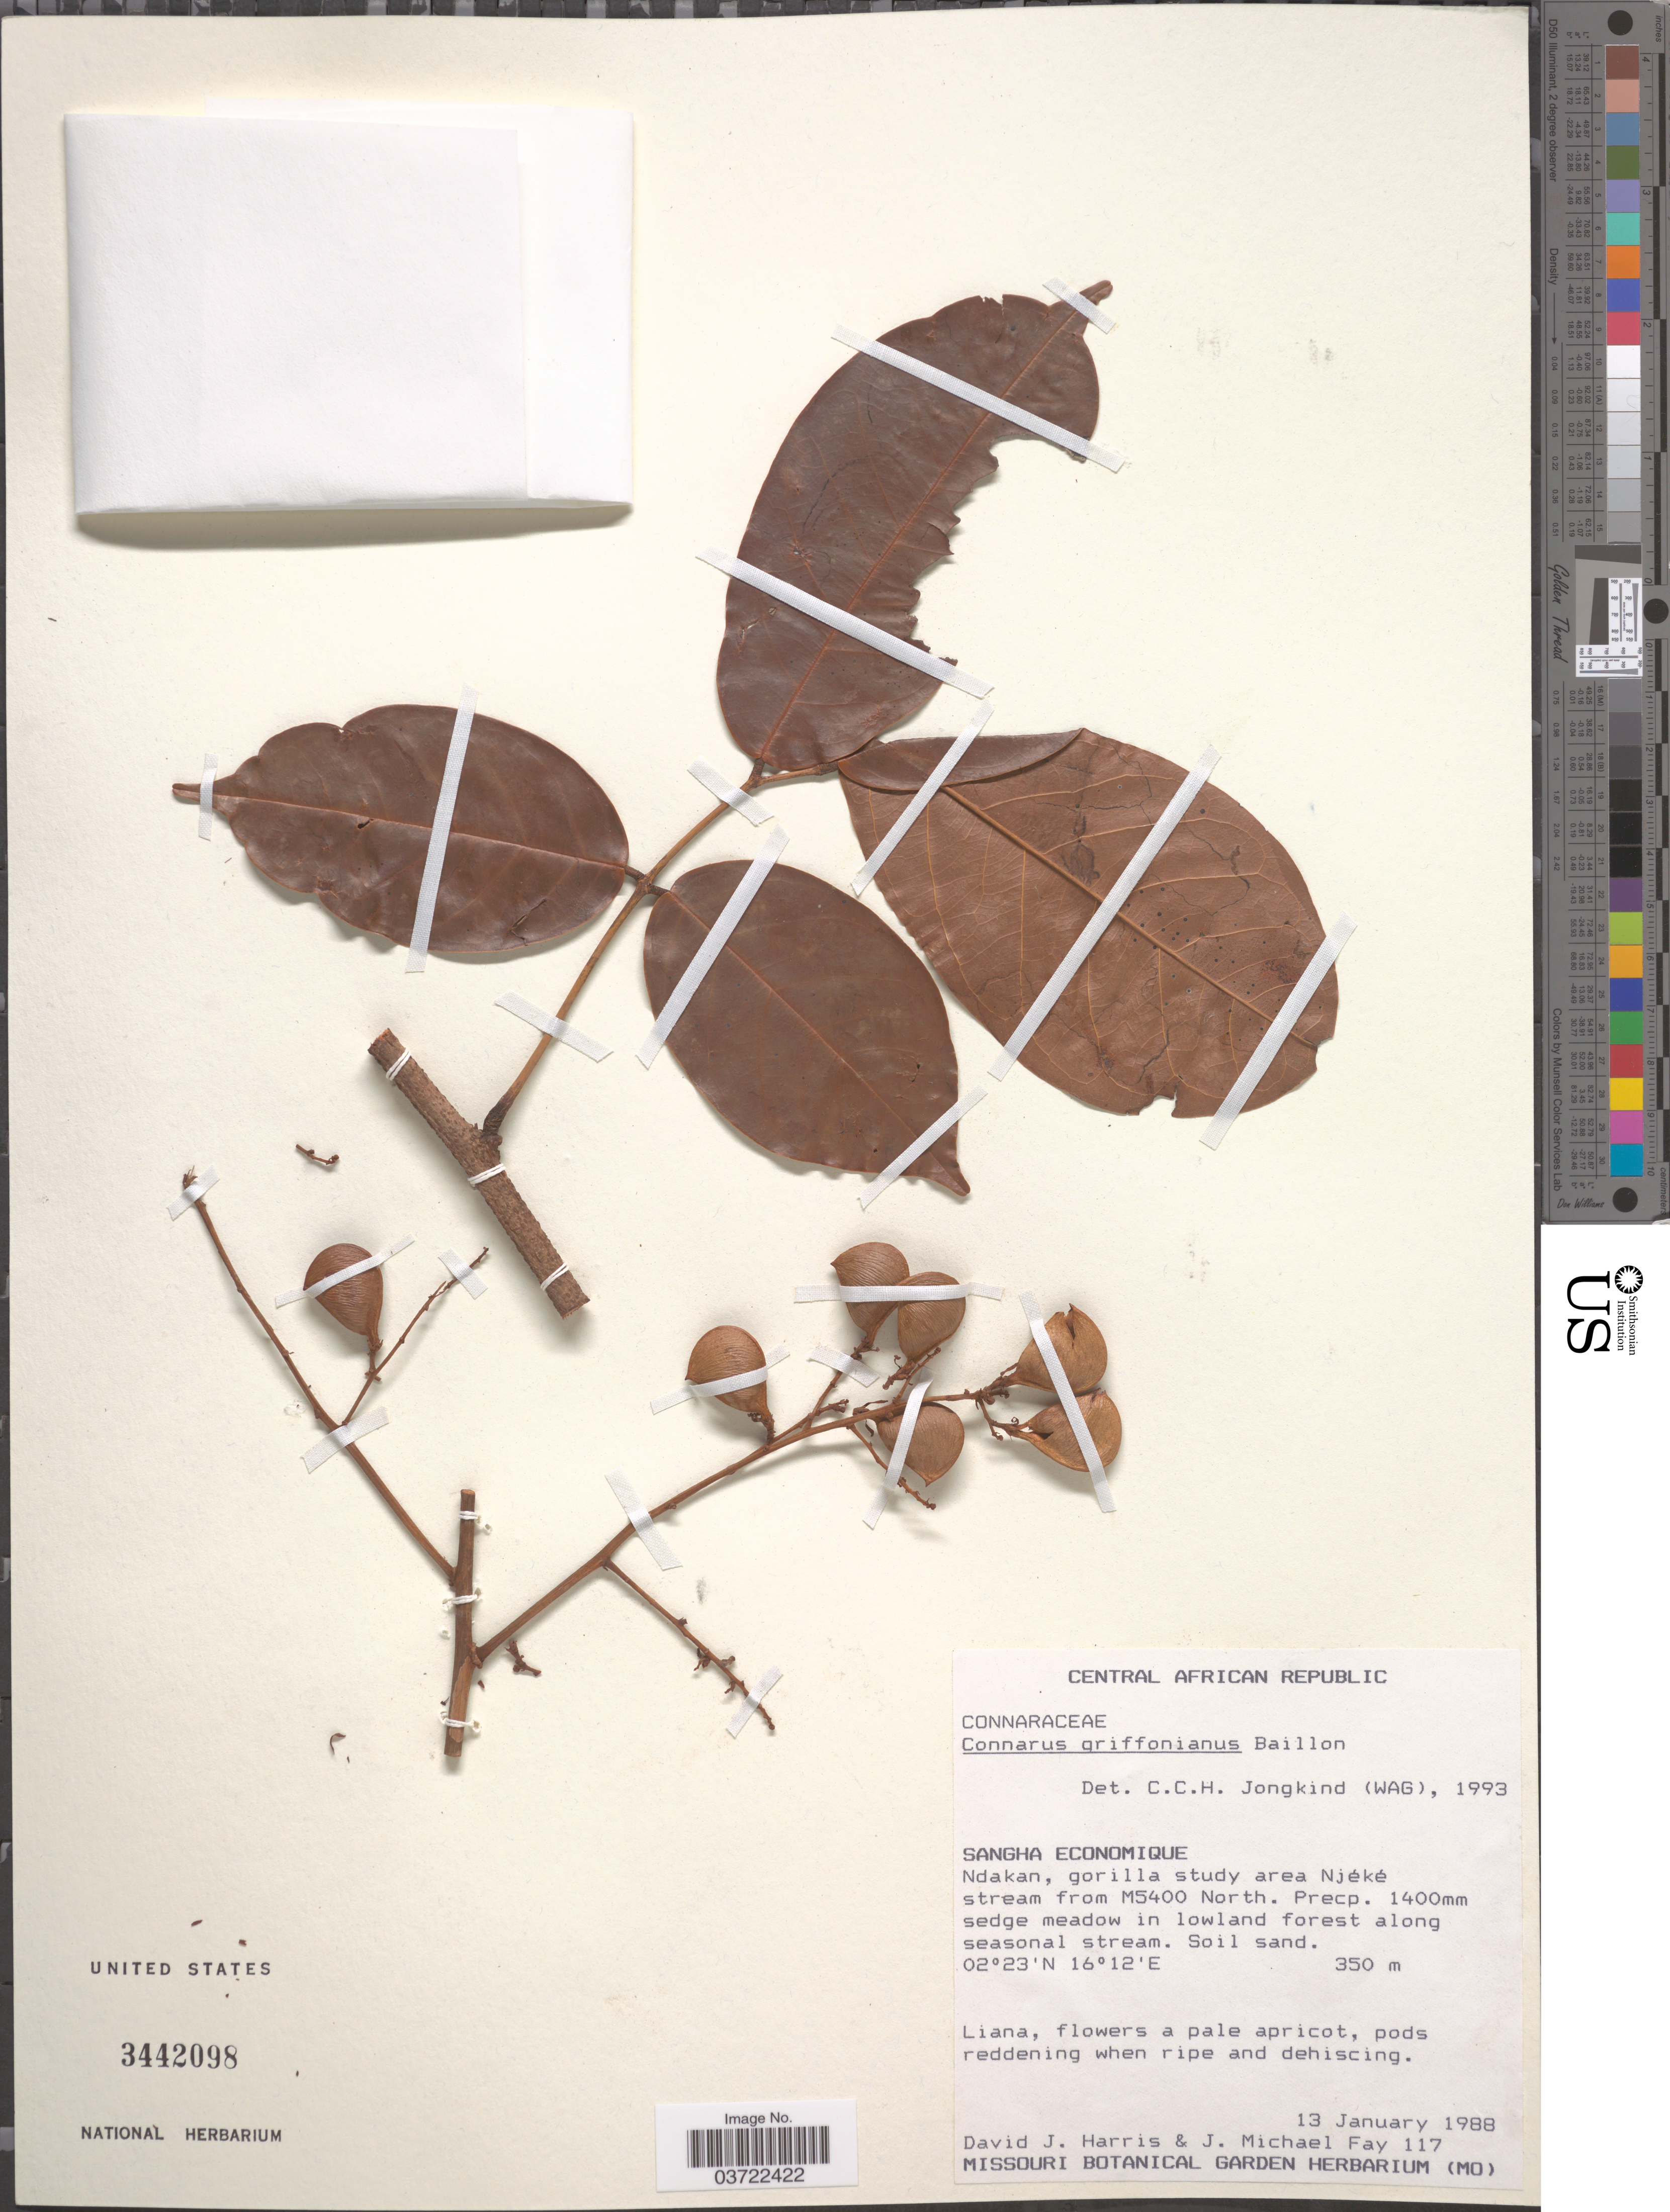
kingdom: Plantae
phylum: Tracheophyta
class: Magnoliopsida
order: Oxalidales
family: Connaraceae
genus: Connarus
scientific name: Connarus griffonianus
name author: Baill.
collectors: D. J. Harris & J. M. Fay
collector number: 117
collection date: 1988-01-13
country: Central African Republic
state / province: Sangha-Mbaere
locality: Sangha Economique. Ndakan, gorilla study area Njéké stream from M5400 North. Precp. sedge meadow in lowland forest along seasonal stream.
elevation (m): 350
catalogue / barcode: US 3442098